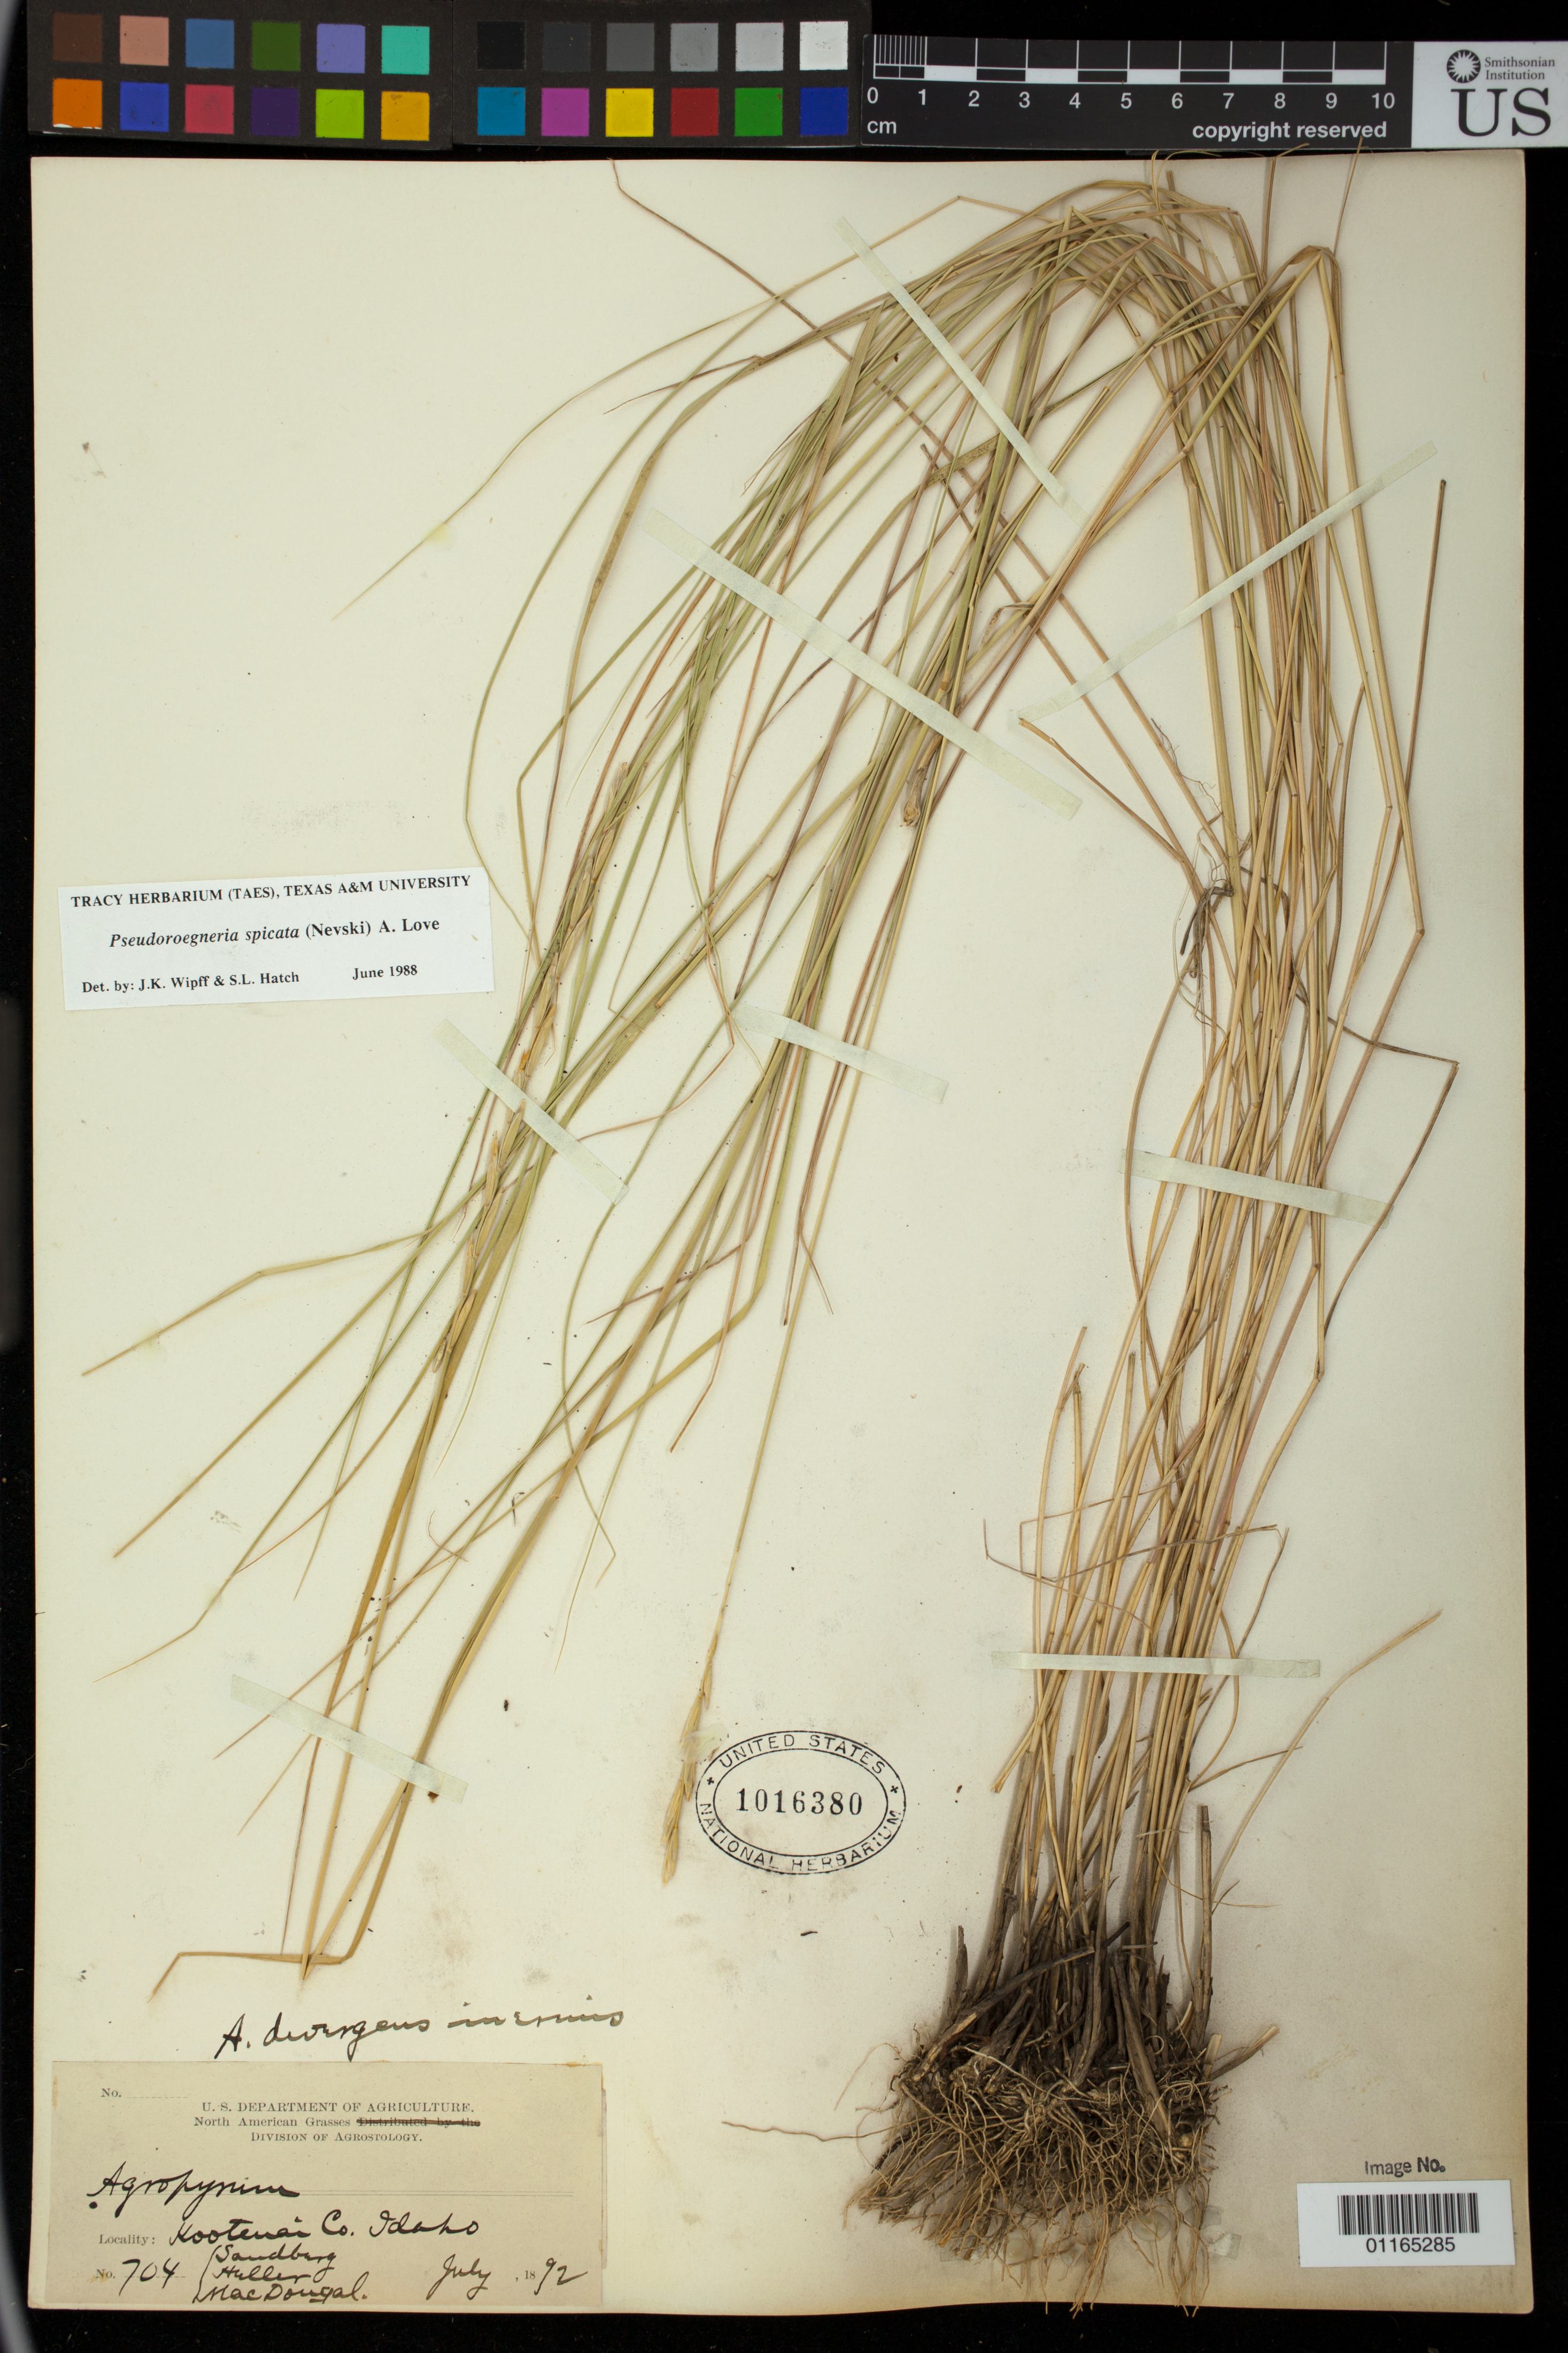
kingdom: Plantae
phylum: Tracheophyta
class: Liliopsida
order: Poales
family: Poaceae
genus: Agropyron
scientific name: Agropyron divergens var. inerme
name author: Scribn. & J.G. Sm.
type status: Syntype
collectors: J. H. Sandberg, A. A. Heller & D. McDougal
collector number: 704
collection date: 1892-07-22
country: United States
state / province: Idaho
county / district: Kootenai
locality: Valley of Lake Tesemini, Kootenai Co., Idaho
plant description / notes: ex herb Lamson Scribner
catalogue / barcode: US 1016380